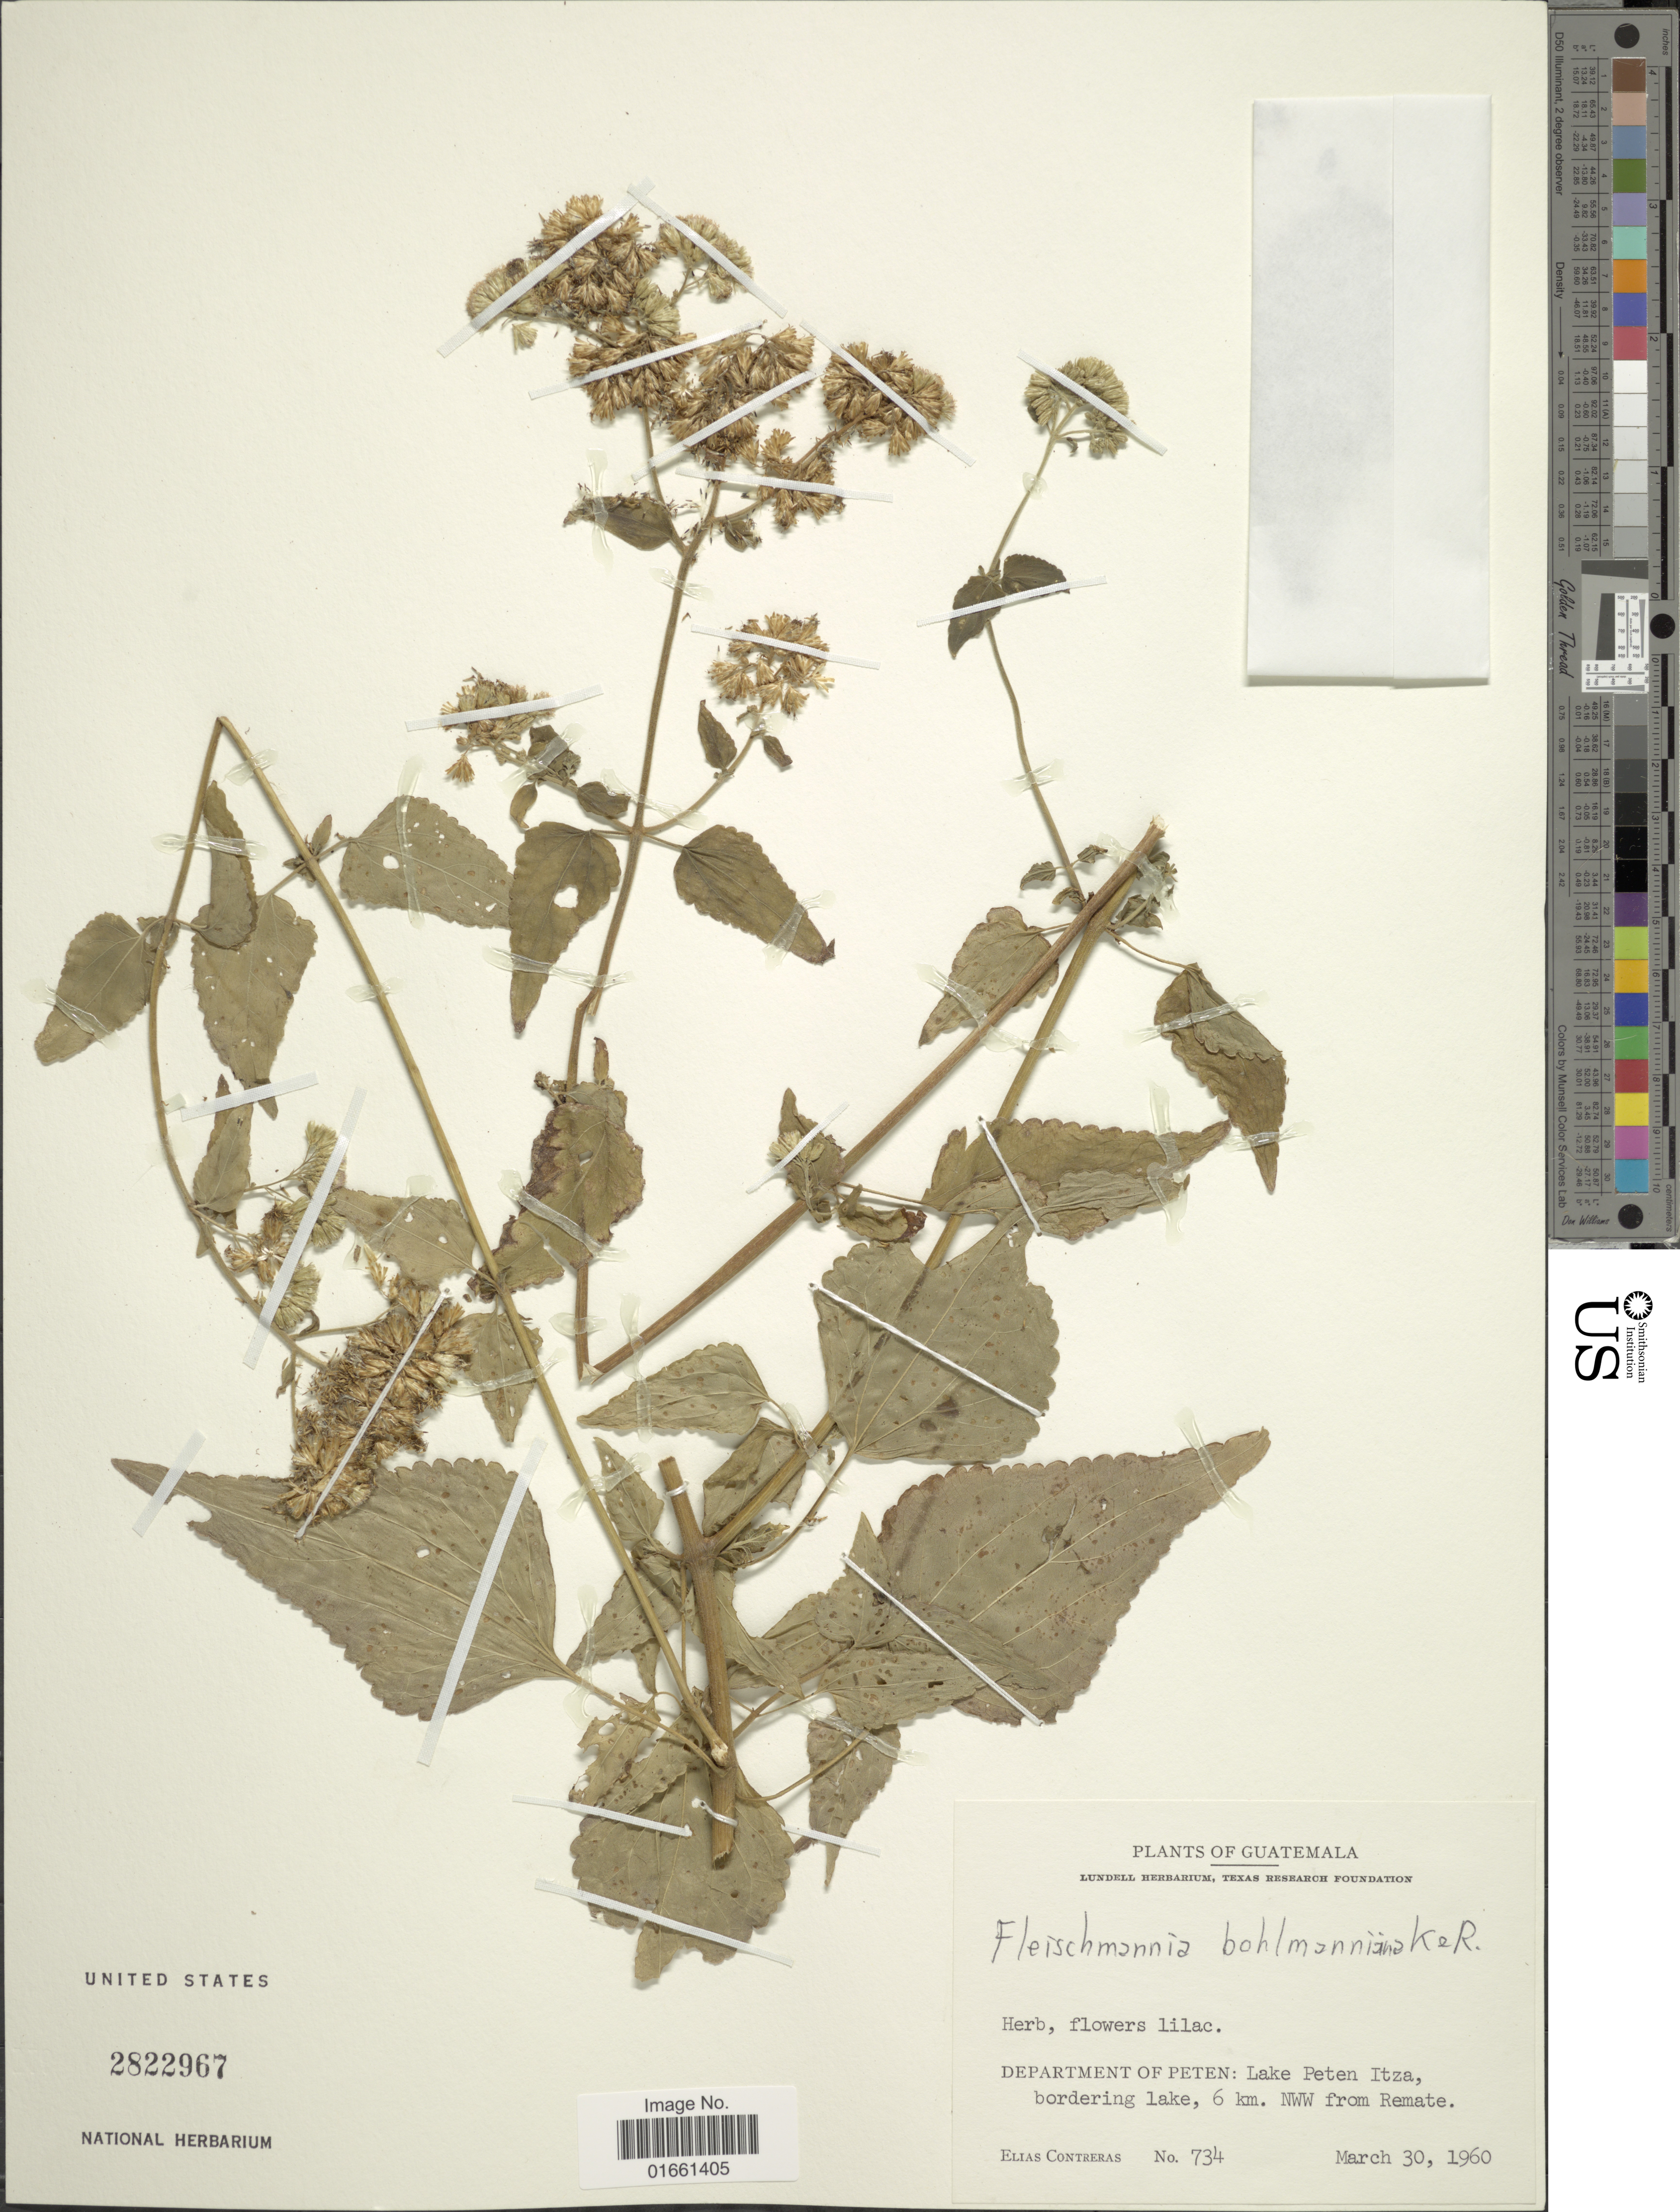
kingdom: Plantae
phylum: Tracheophyta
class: Magnoliopsida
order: Asterales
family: Asteraceae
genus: Fleischmannia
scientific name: Fleischmannia bohlmanniana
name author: R.M. King & H. Rob.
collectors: E. Contreras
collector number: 734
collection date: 1960-03-30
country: Guatemala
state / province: El Petén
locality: Departement of Peten, Lake Peten Itza, bordering lake, 6 km NWW from Remate.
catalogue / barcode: US 2822967